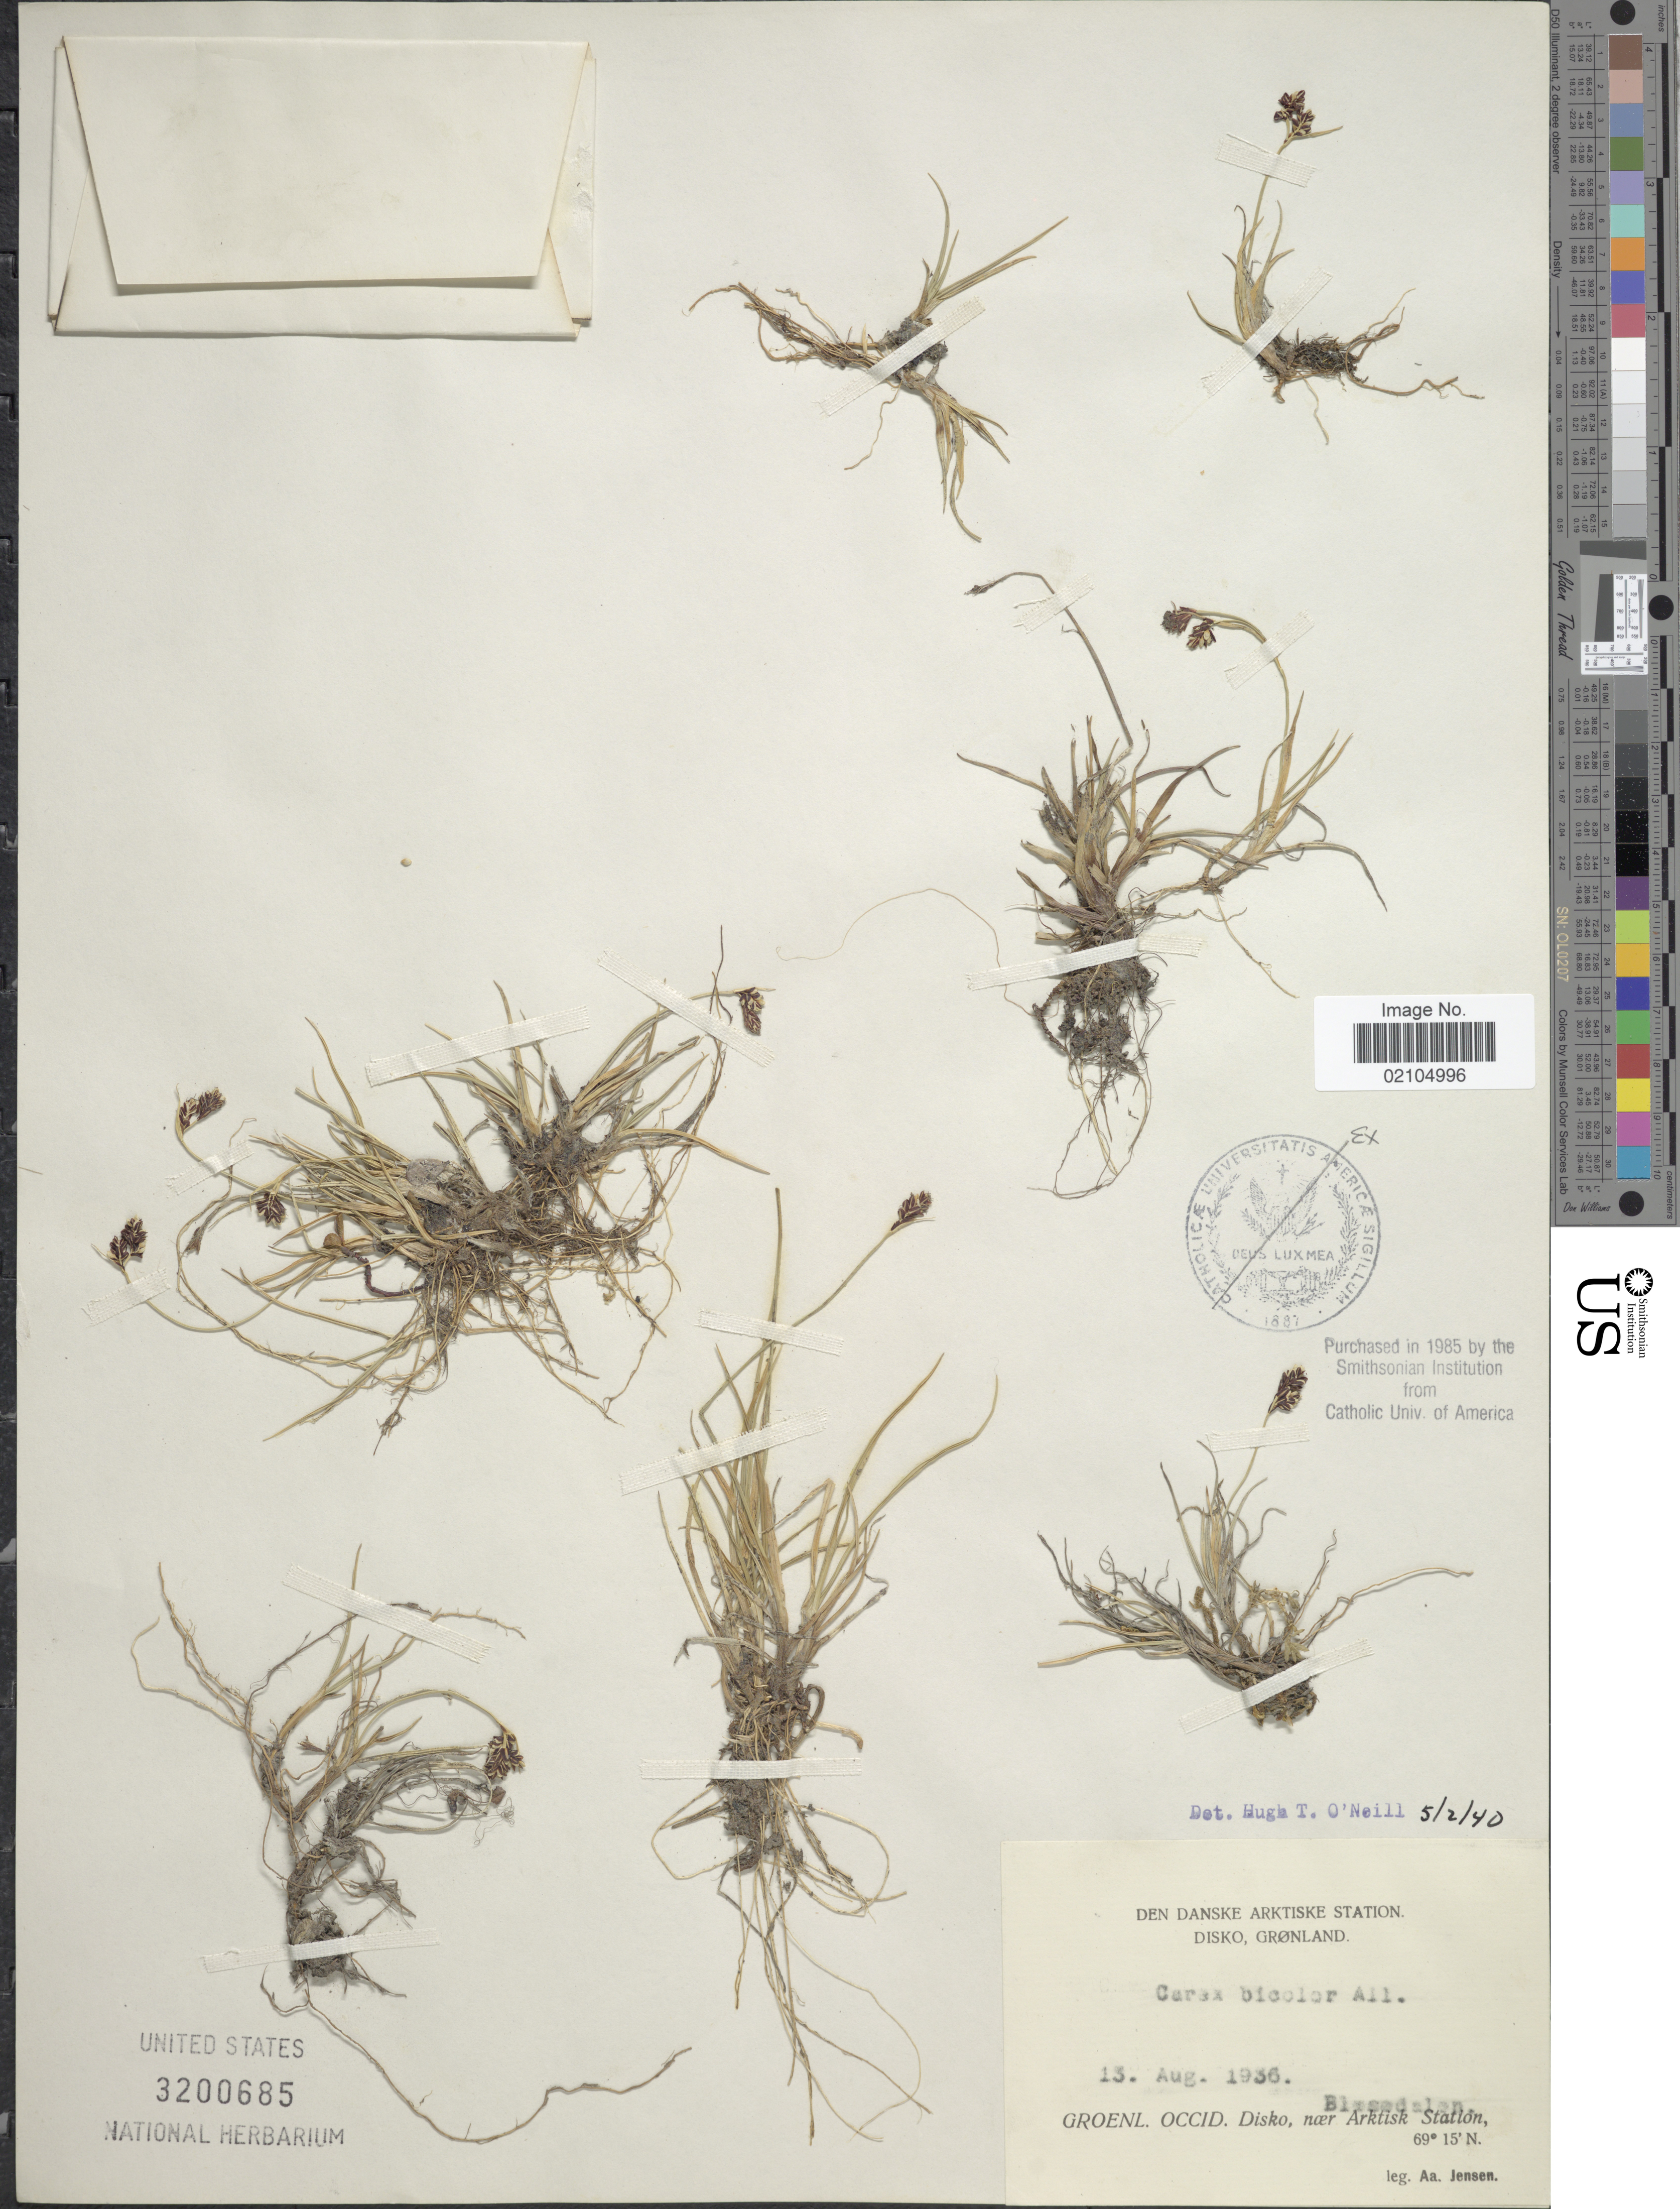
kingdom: Plantae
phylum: Tracheophyta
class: Liliopsida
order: Poales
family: Cyperaceae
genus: Carex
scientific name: Carex bicolor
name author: Bellardi ex All.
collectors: A. Jensen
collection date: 1936-08-13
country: Greenland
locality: Den Danske Arktiske Station. Disko, Gronland. Blæsedalen. Groenl. Occid. Disko, near Arktisk Station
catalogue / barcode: US 3200685